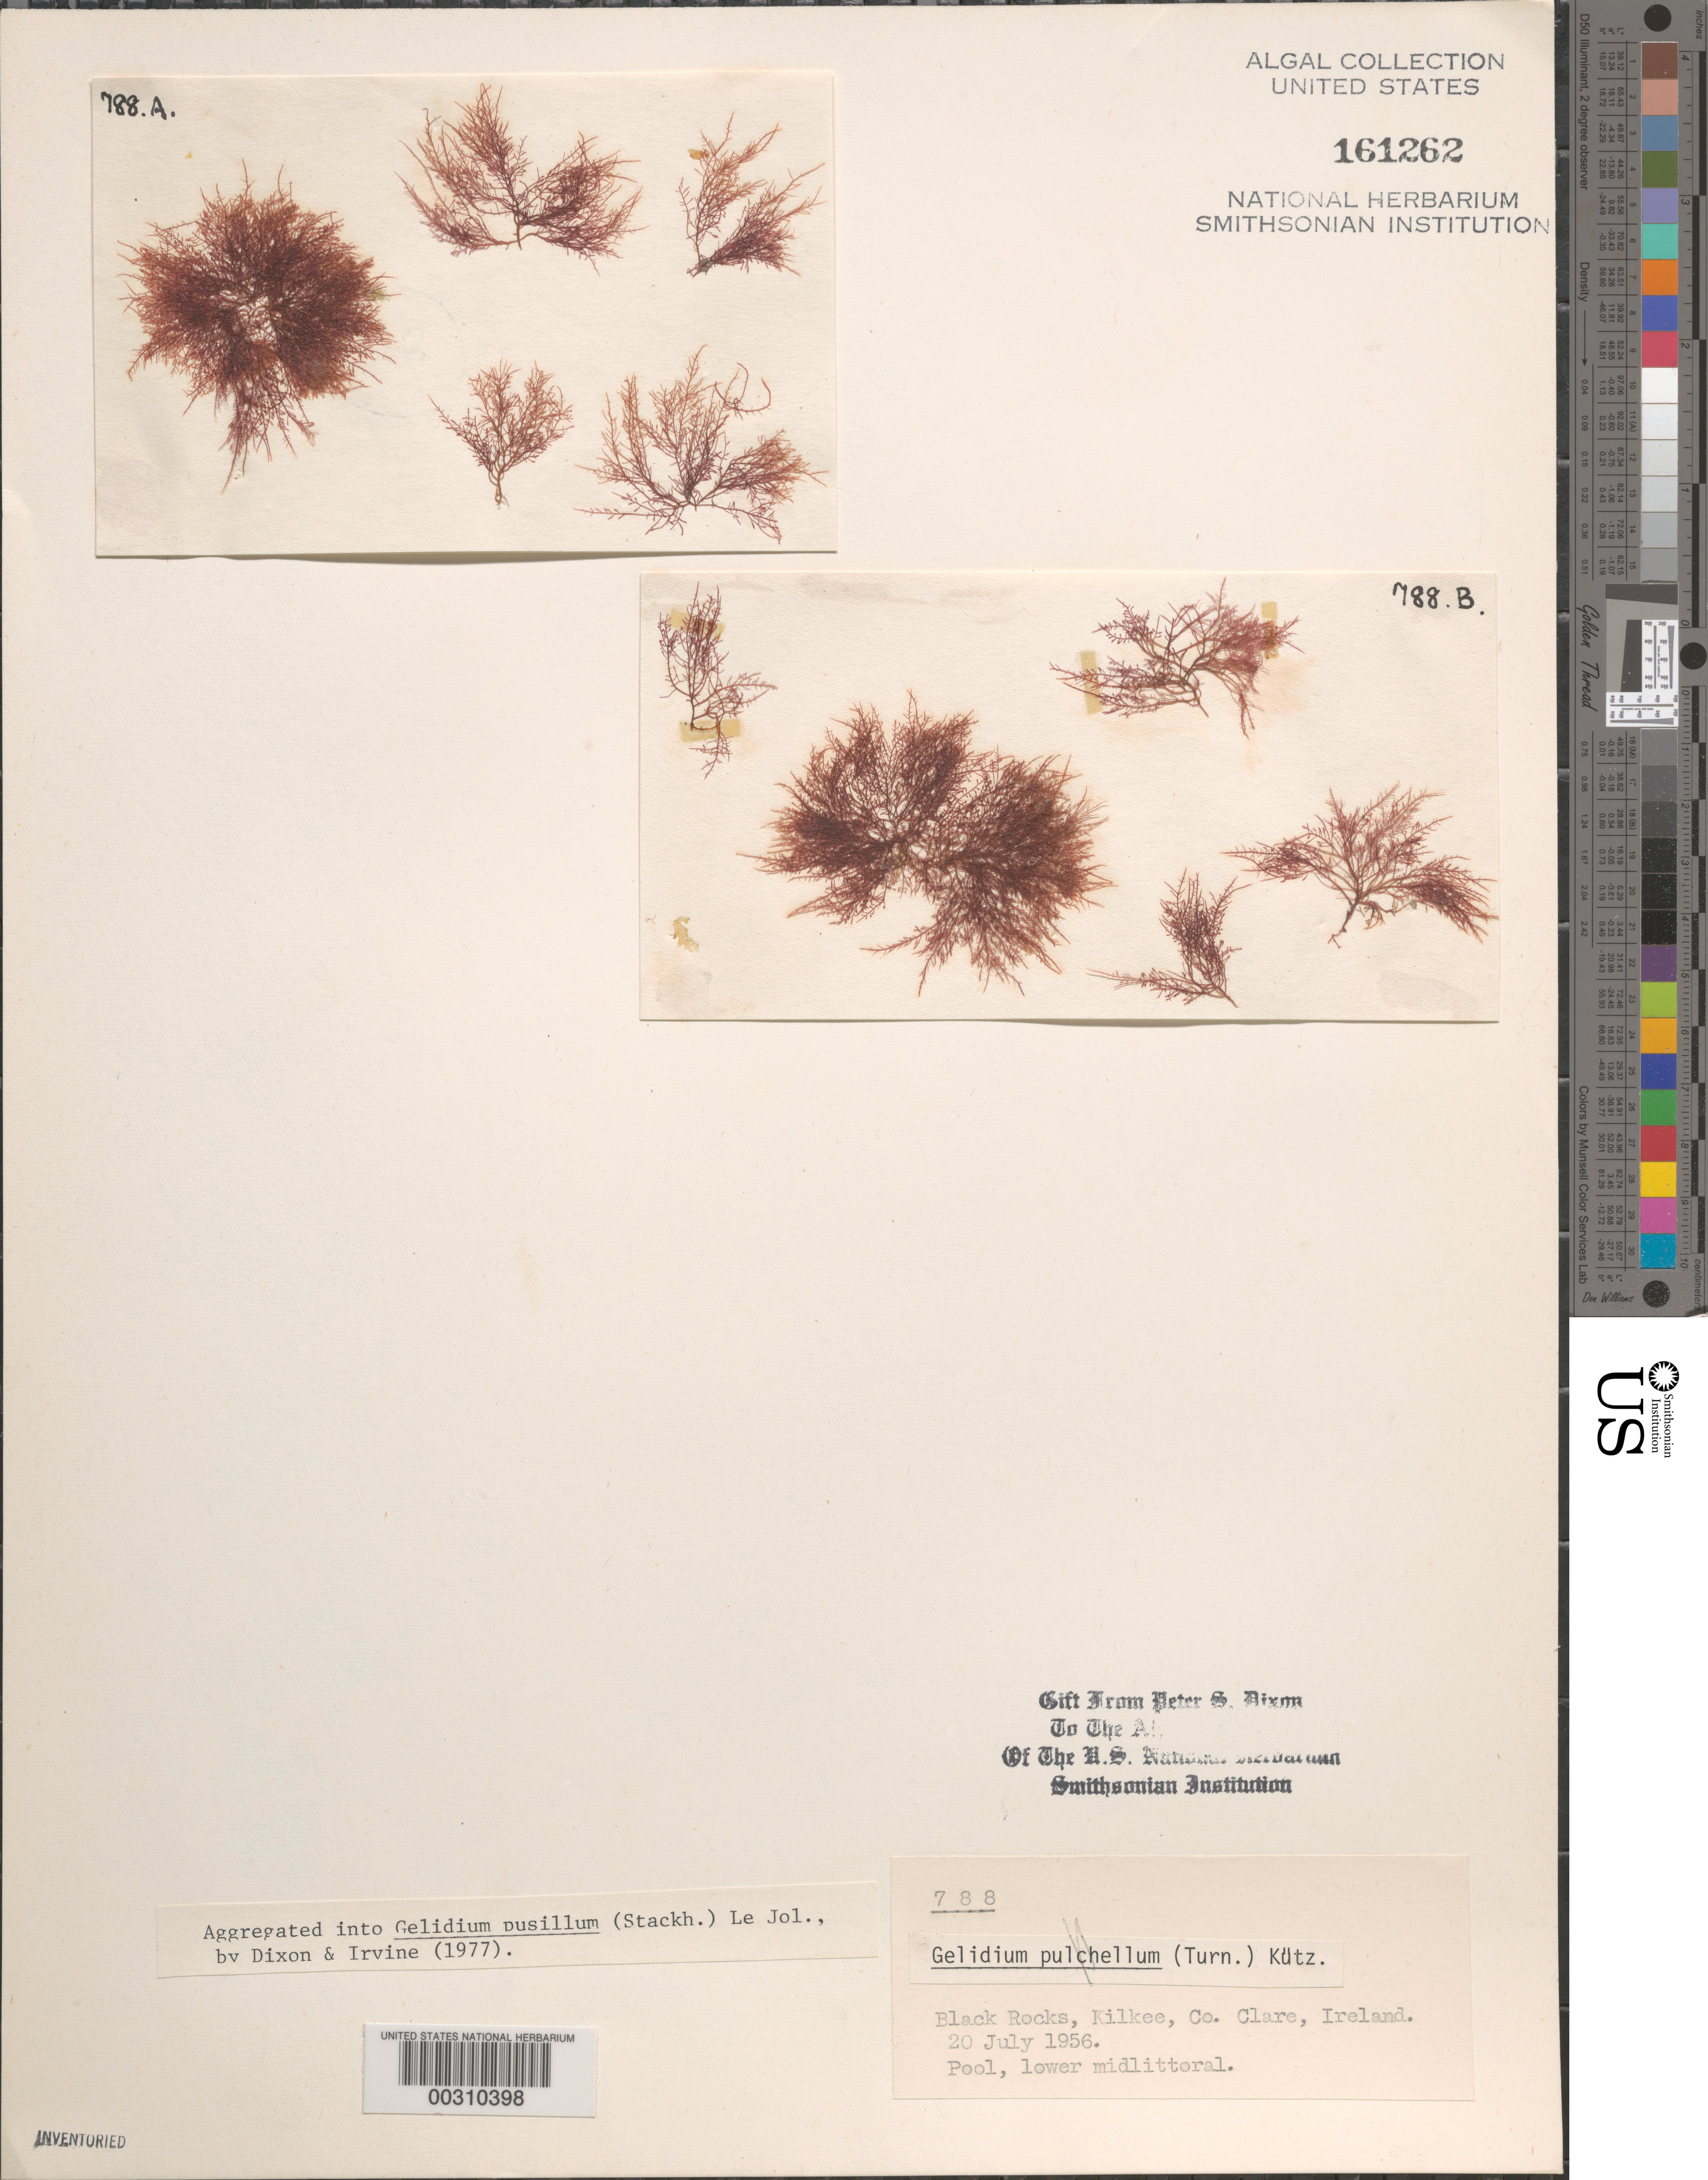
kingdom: Plantae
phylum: Rhodophyta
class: Florideophyceae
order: Gelidiales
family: Gelidiaceae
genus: Gelidium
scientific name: Gelidium pusillum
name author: (Stackh.) Le Jol.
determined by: Dixon, P. S.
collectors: P. S. Dixon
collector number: PSD 788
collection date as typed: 20 Jul 1956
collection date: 1956-07-20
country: Ireland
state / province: Munster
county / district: Clare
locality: Black Rocks, Kilkee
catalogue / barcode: US 161262